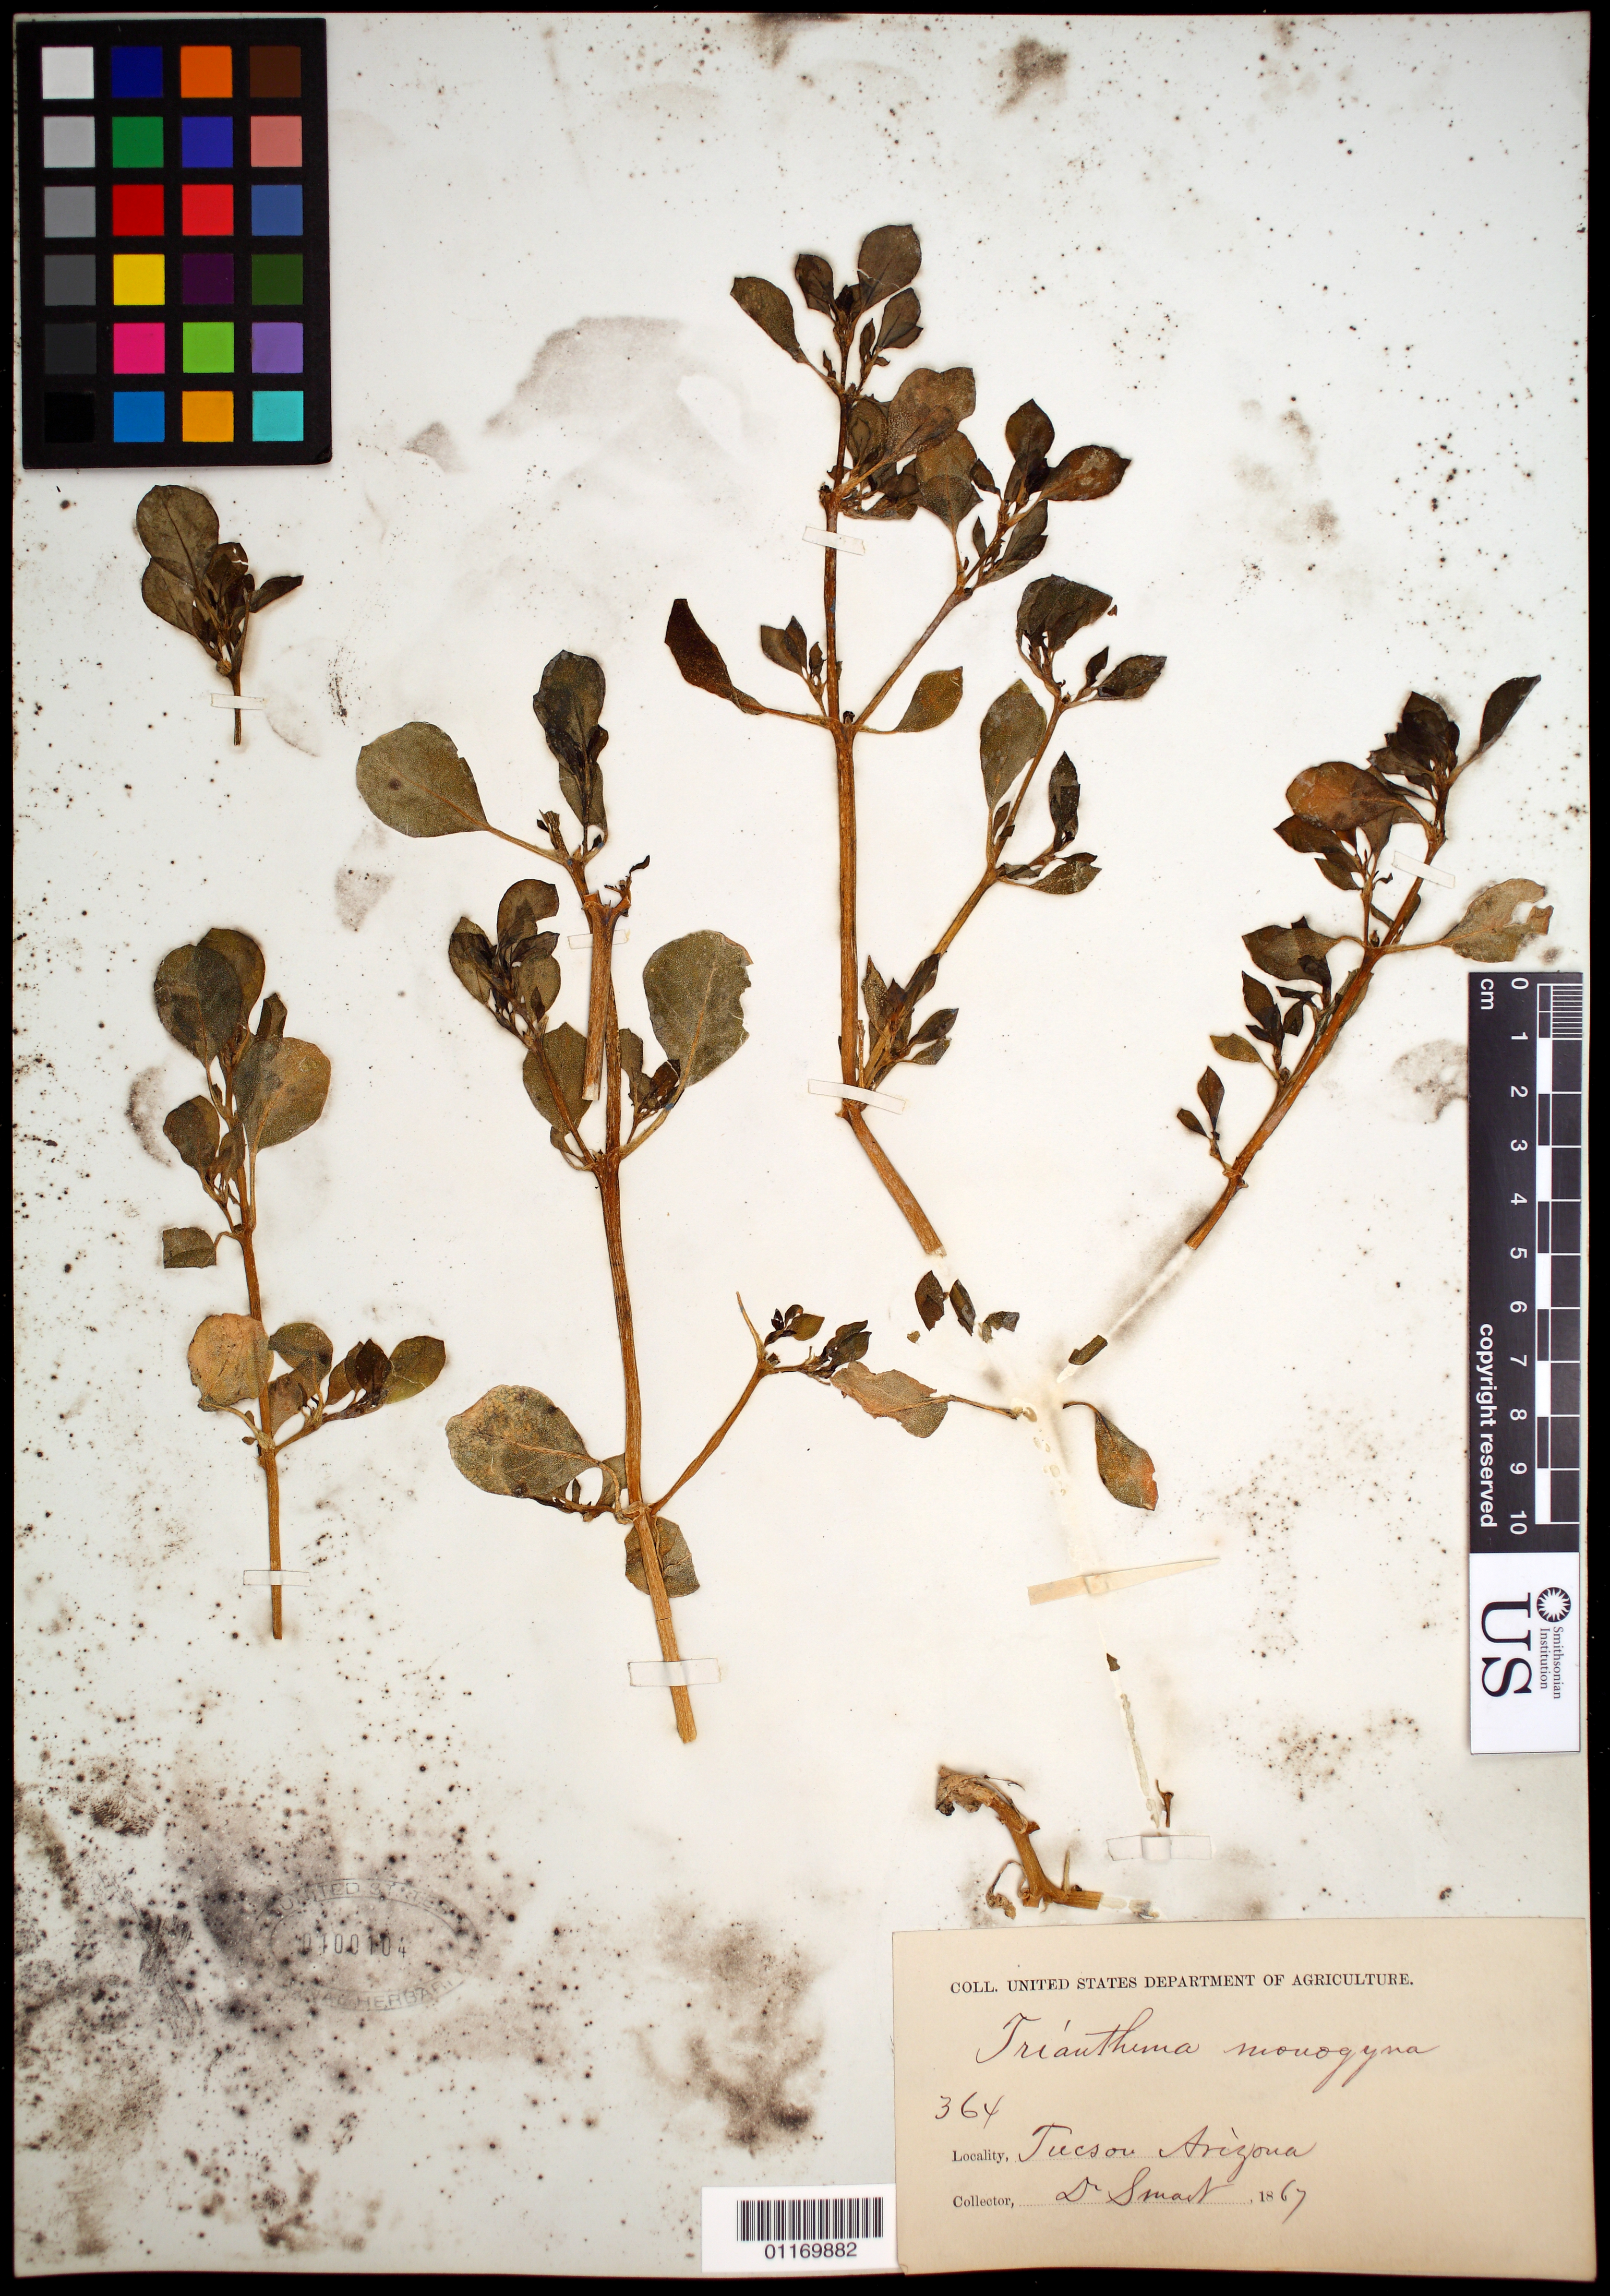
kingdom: Plantae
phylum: Tracheophyta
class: Magnoliopsida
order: Caryophyllales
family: Aizoaceae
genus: Trianthema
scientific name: Trianthema monogynum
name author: L.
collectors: C. Smart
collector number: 364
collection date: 1867-08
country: United States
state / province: Arizona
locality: Tucson.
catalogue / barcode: US 100104